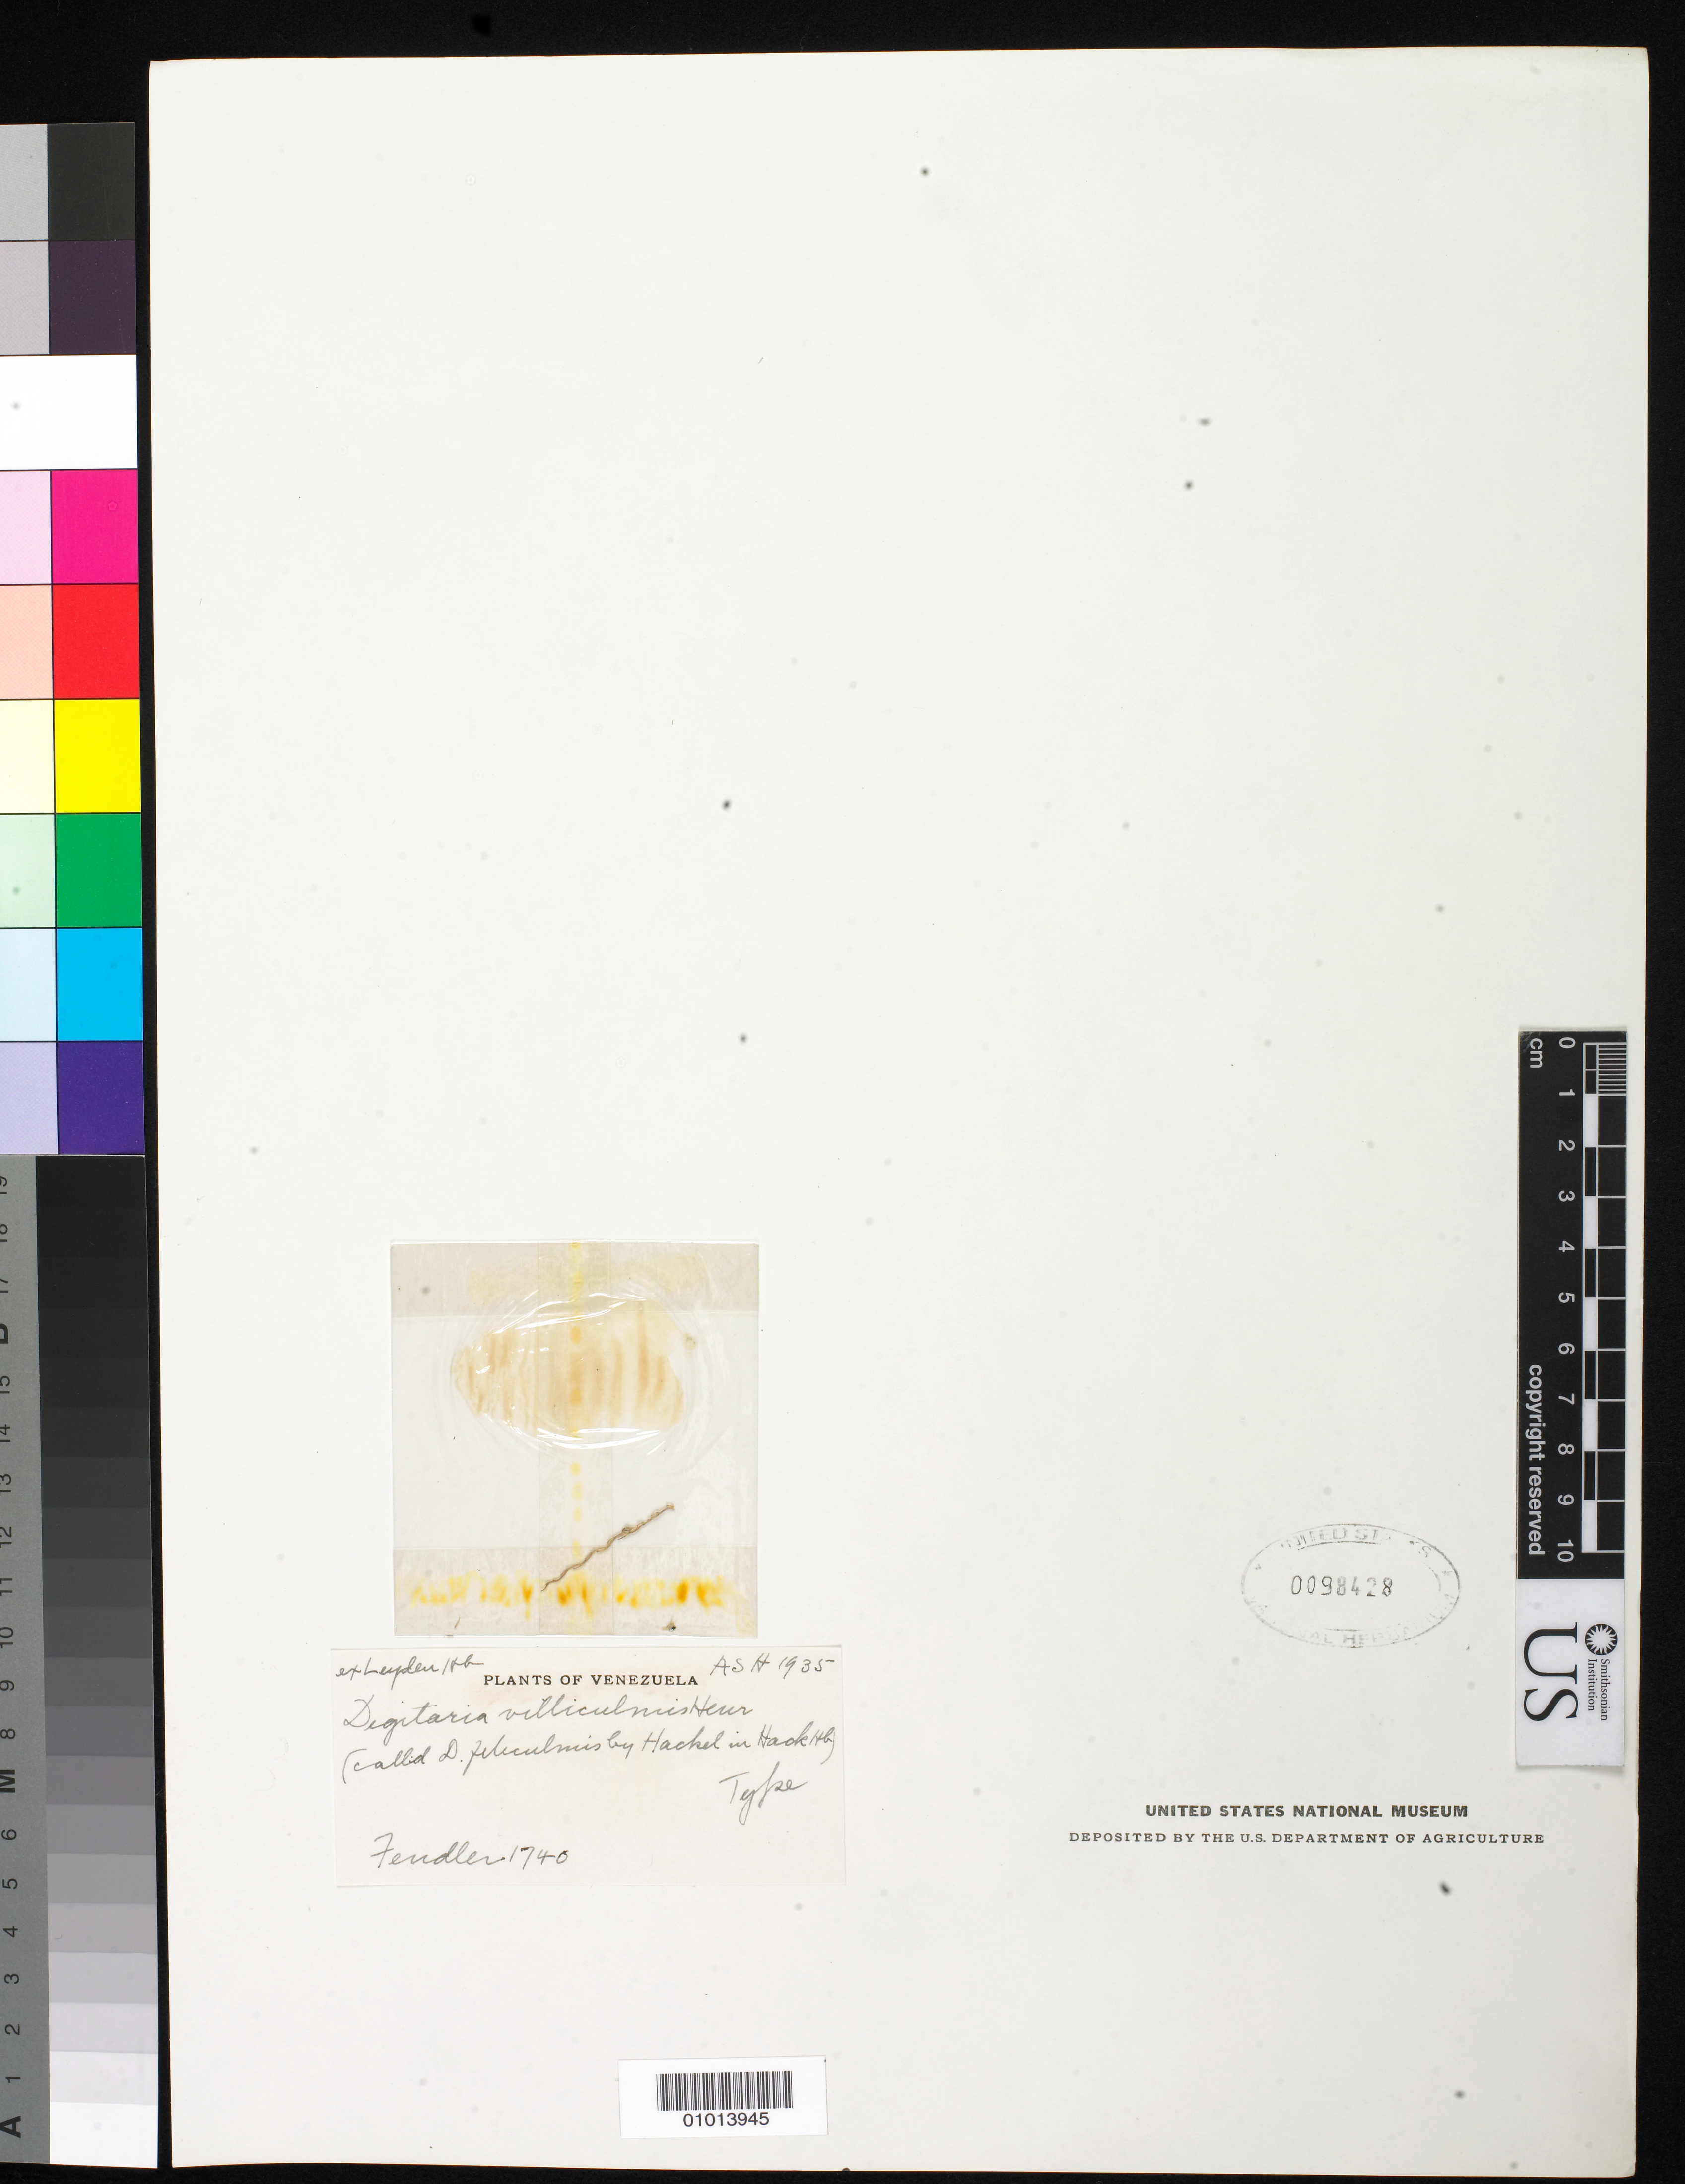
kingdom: Plantae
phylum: Tracheophyta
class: Liliopsida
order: Poales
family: Poaceae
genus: Digitaria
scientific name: Digitaria villiculmis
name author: Henr.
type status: Isotype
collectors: A. Fendler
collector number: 1740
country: Venezuela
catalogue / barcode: US 98428